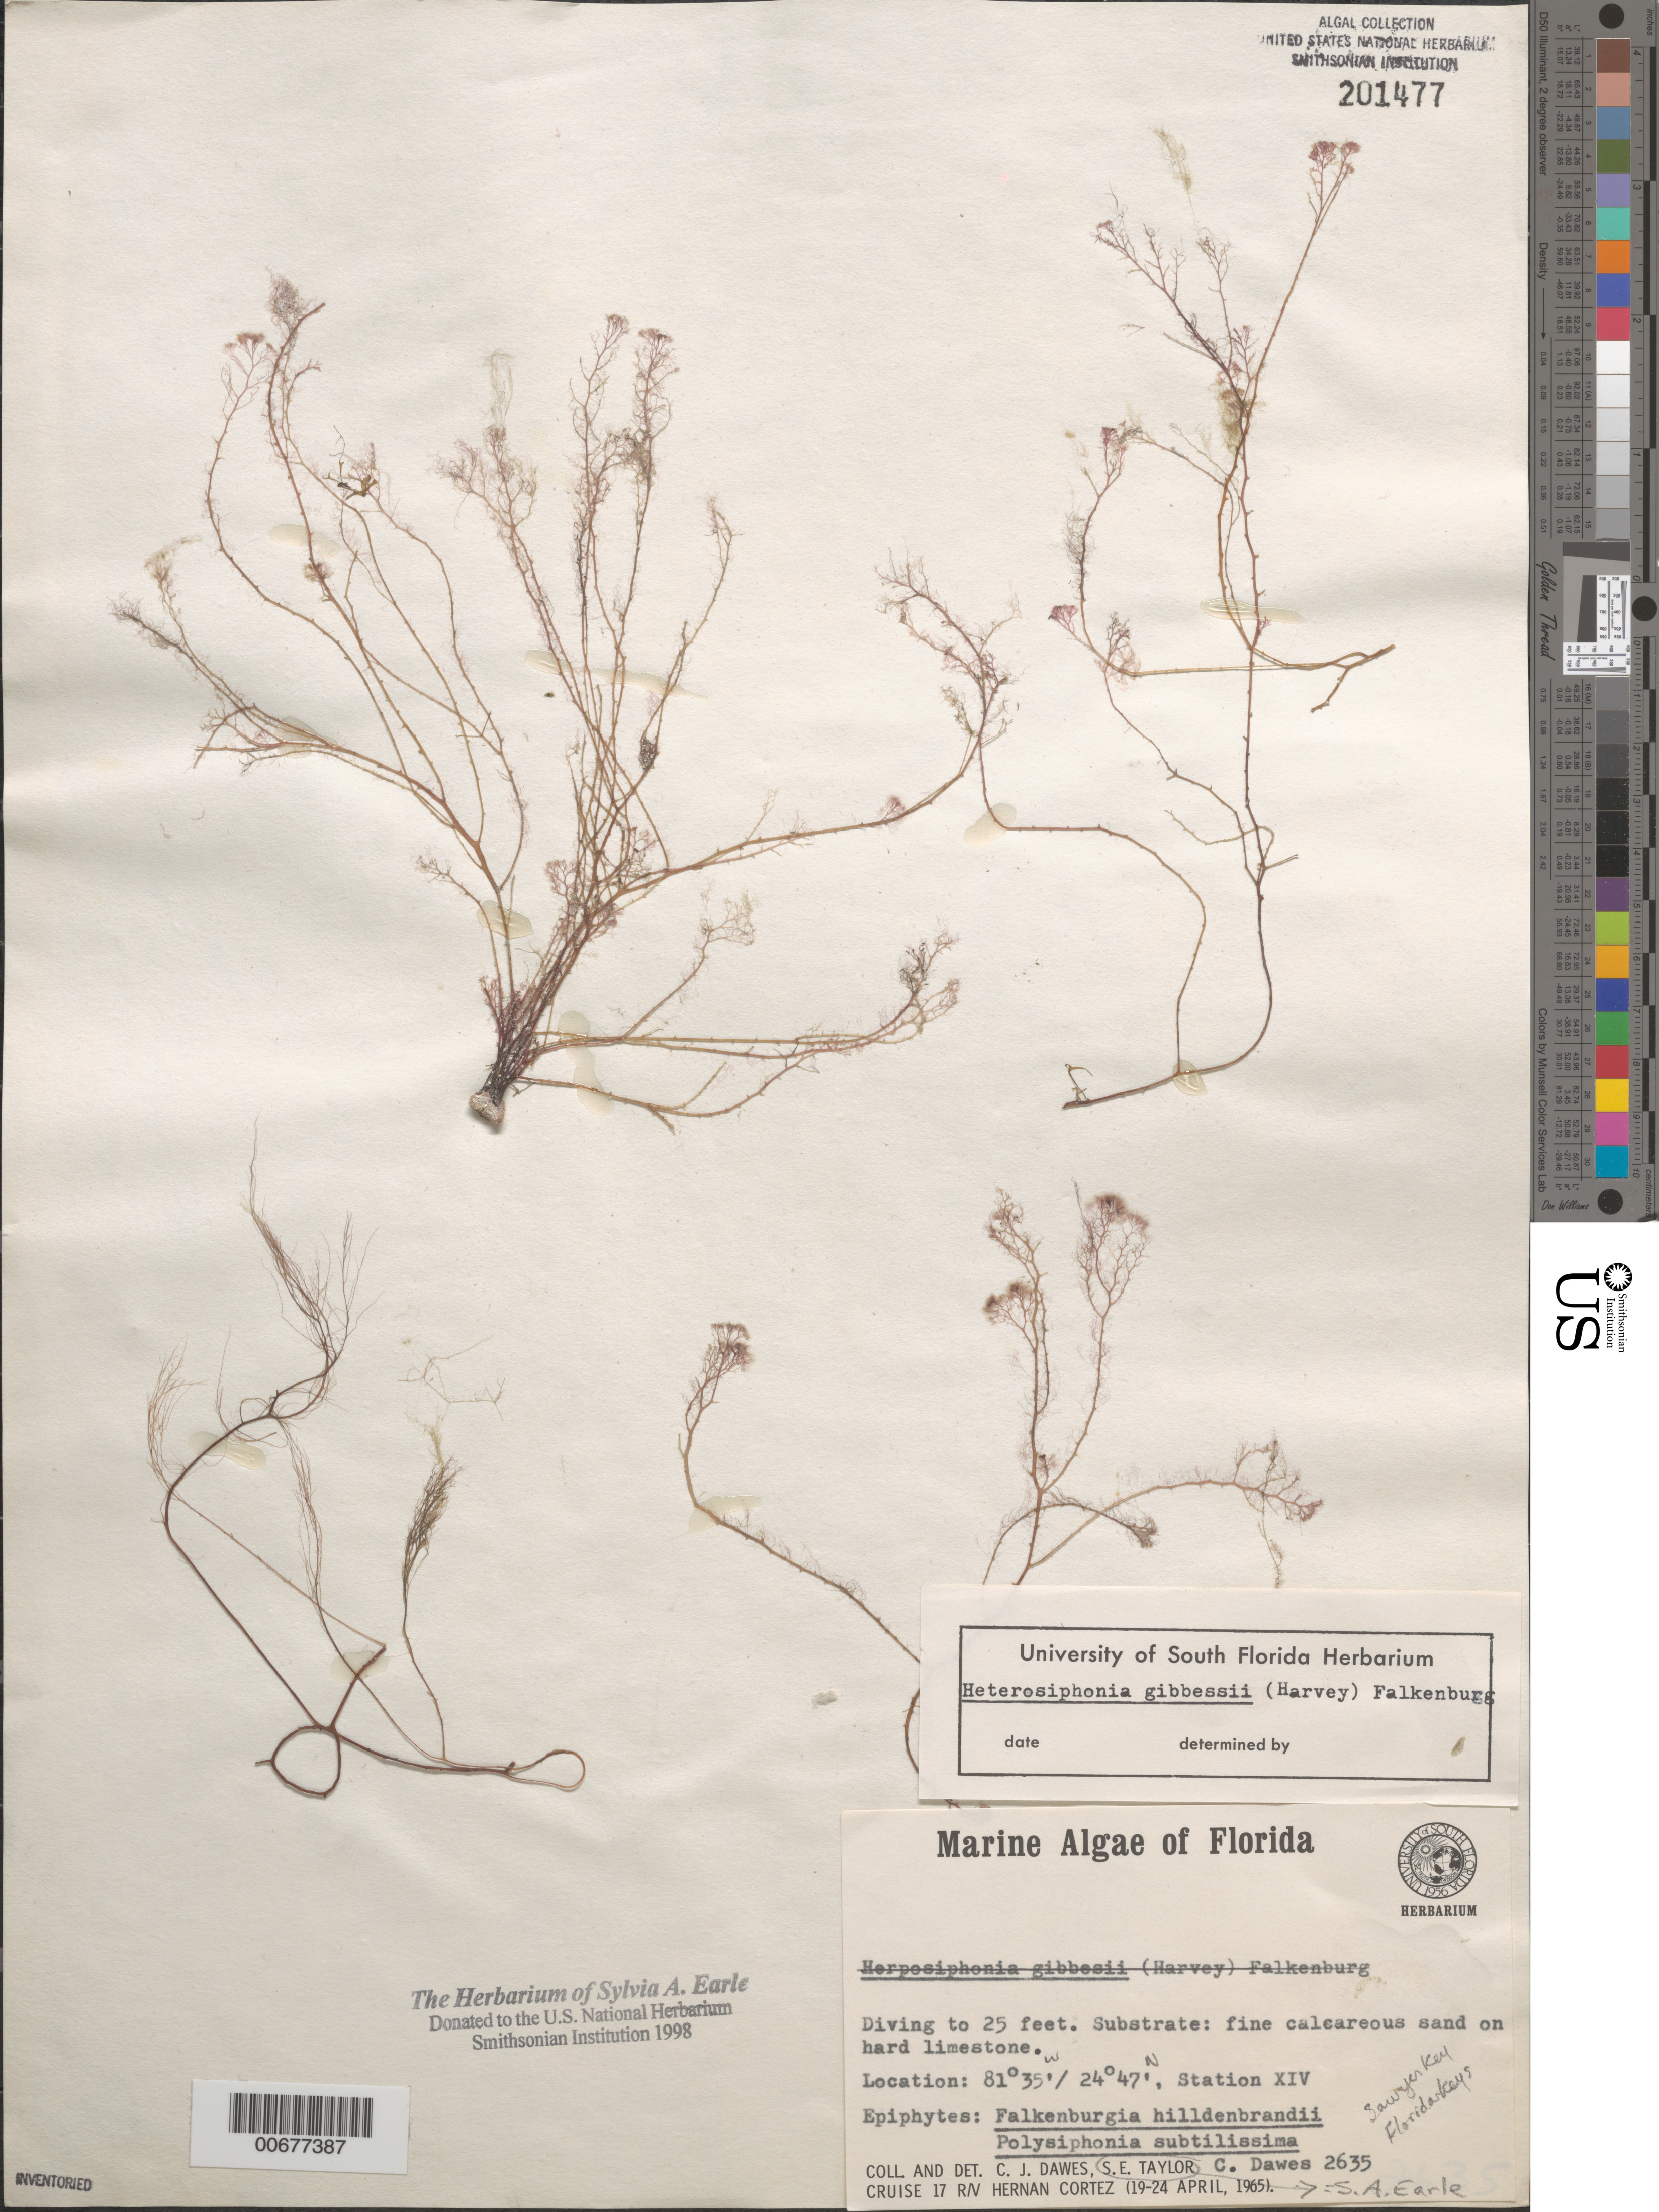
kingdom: Plantae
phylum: Rhodophyta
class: Florideophyceae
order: Ceramiales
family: Dasyaceae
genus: Heterosiphonia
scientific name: Heterosiphonia gibbesii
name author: (Harv.)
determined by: Dawes, C. J.; Earle, S. A.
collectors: C. Dawes & S. A. Earle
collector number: CJD 2635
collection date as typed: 19 Apr 1965 to 24 Apr 1965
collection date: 1965-04-19/1965-04-24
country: United States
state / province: Florida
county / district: Monroe County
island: Sawyer Key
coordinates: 24 47' N, 81 35" W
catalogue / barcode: US 201477